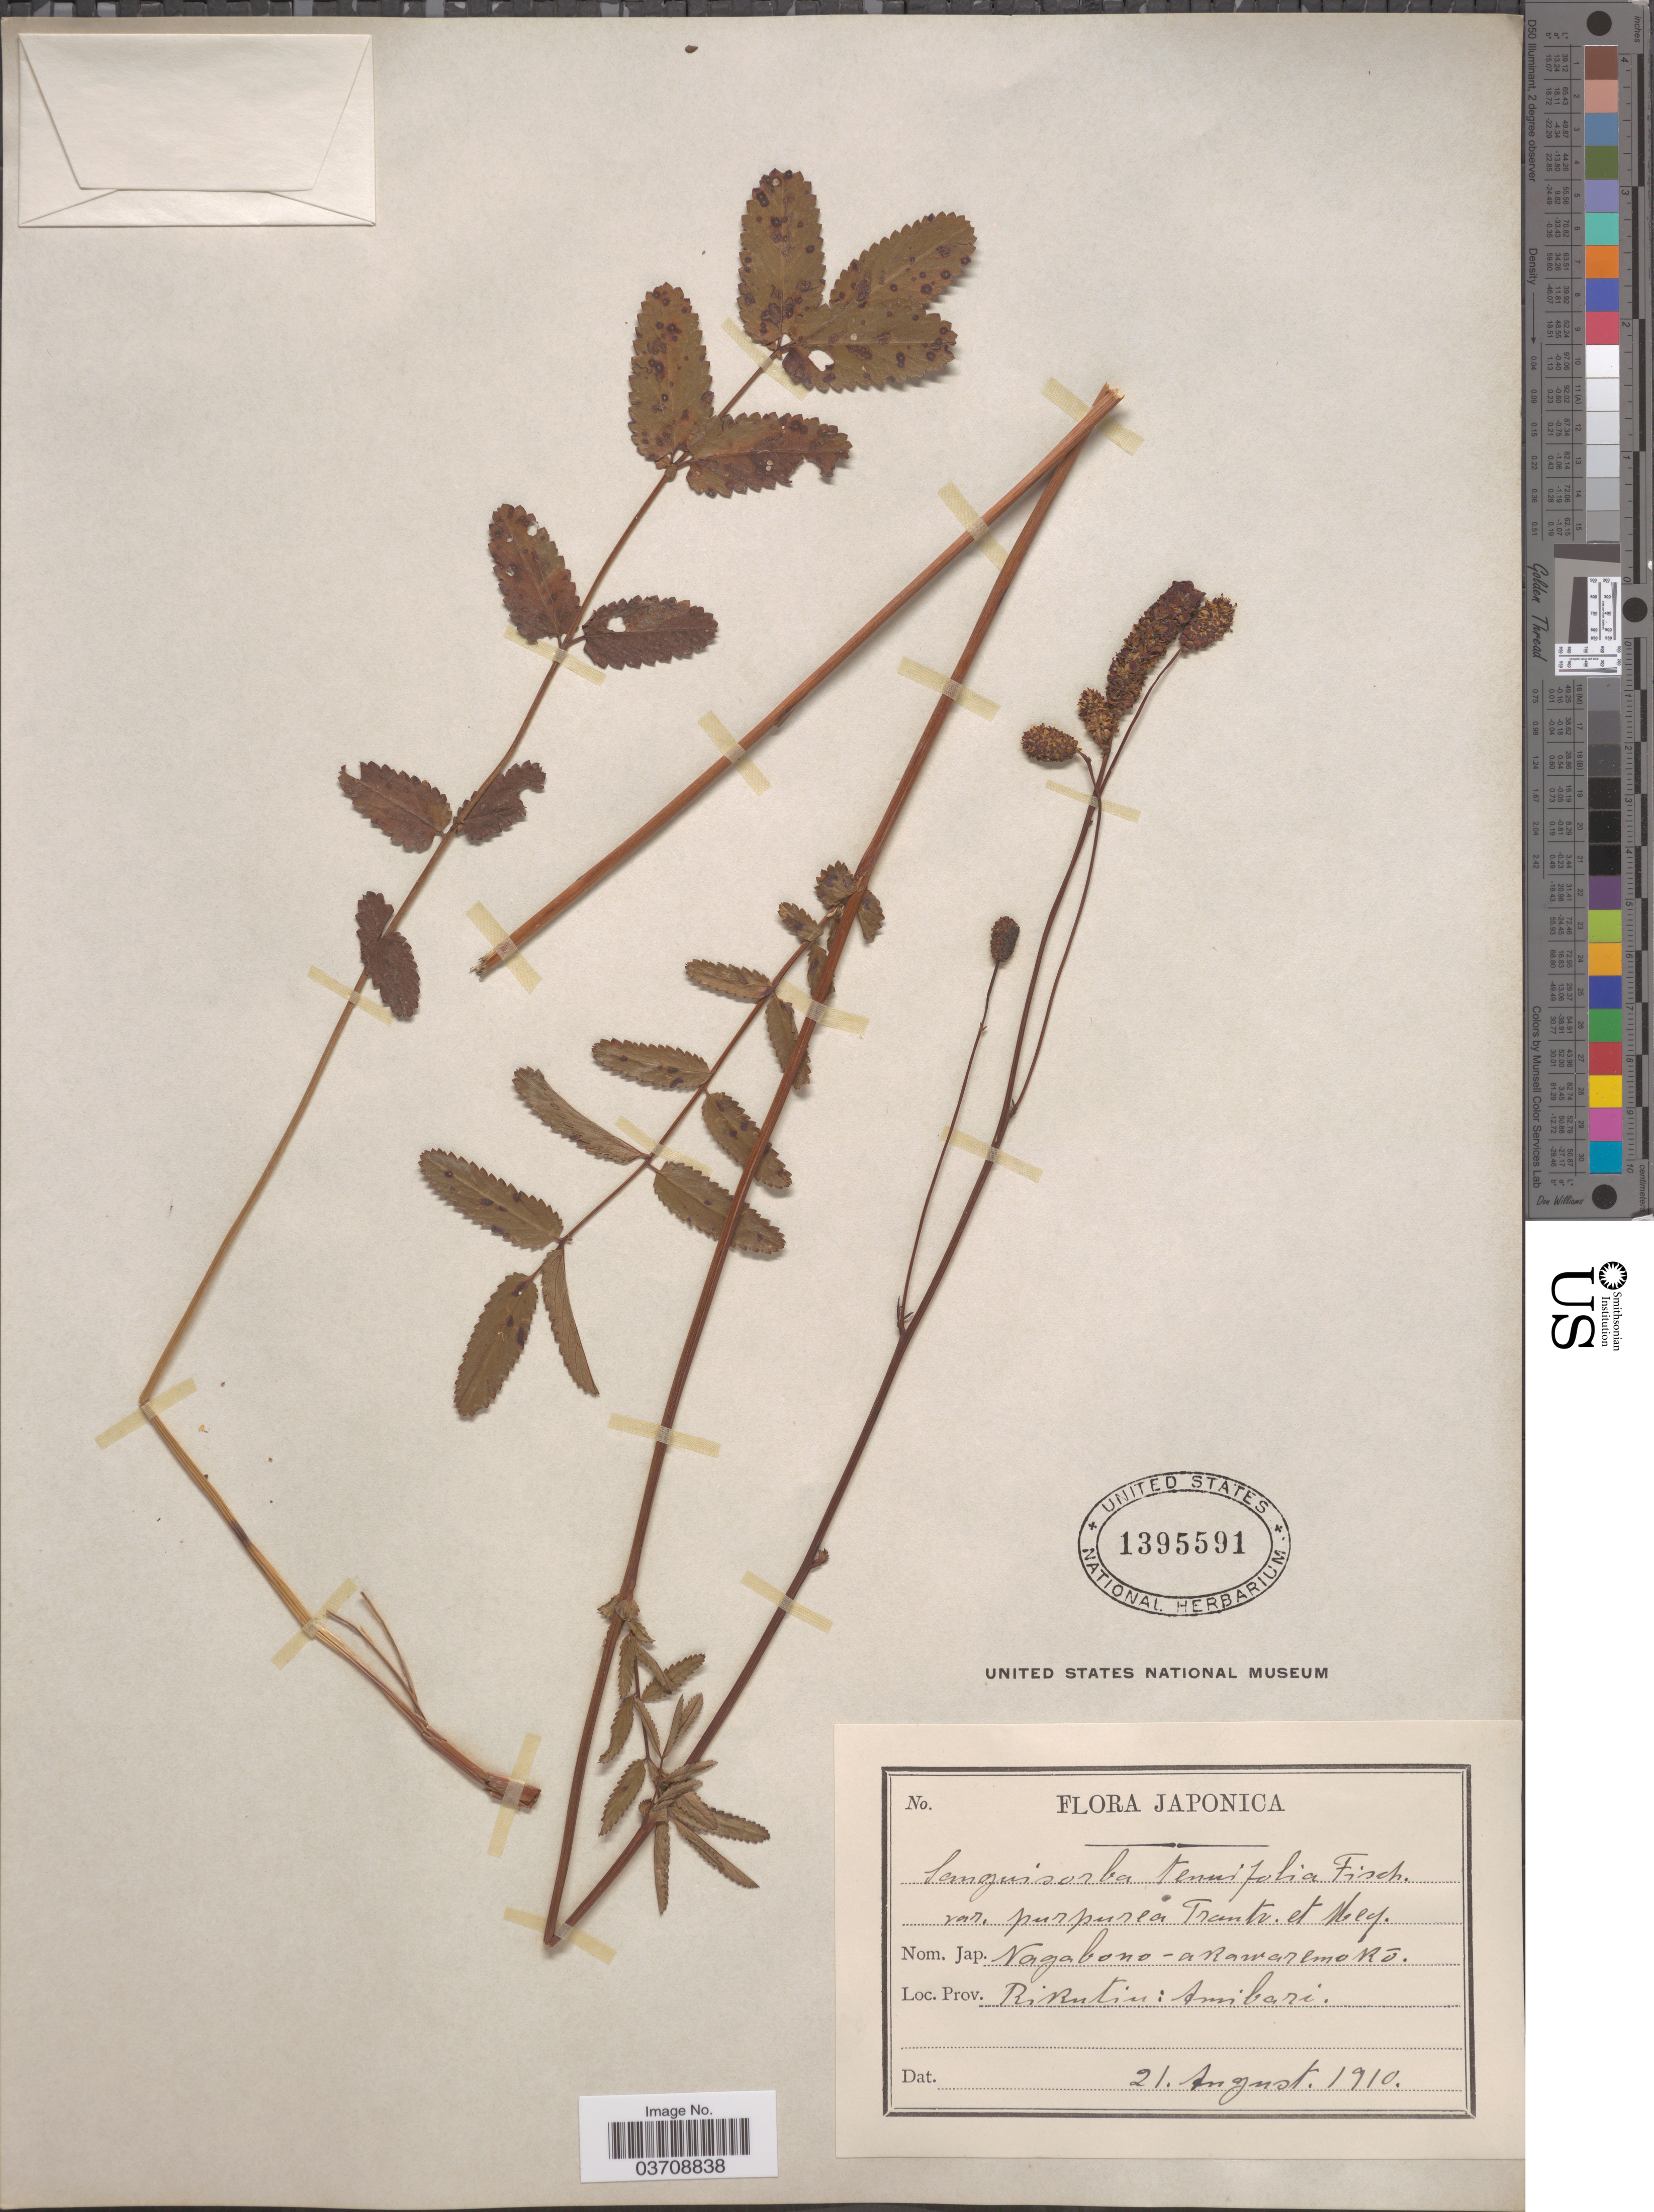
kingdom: Plantae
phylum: Tracheophyta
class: Magnoliopsida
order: Rosales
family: Rosaceae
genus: Sanguisorba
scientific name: Sanguisorba tenuifolia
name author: Fisch. ex Link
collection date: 1910-08-21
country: Japan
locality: Prov. Rikutiu: Amibari.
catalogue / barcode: US 1395591